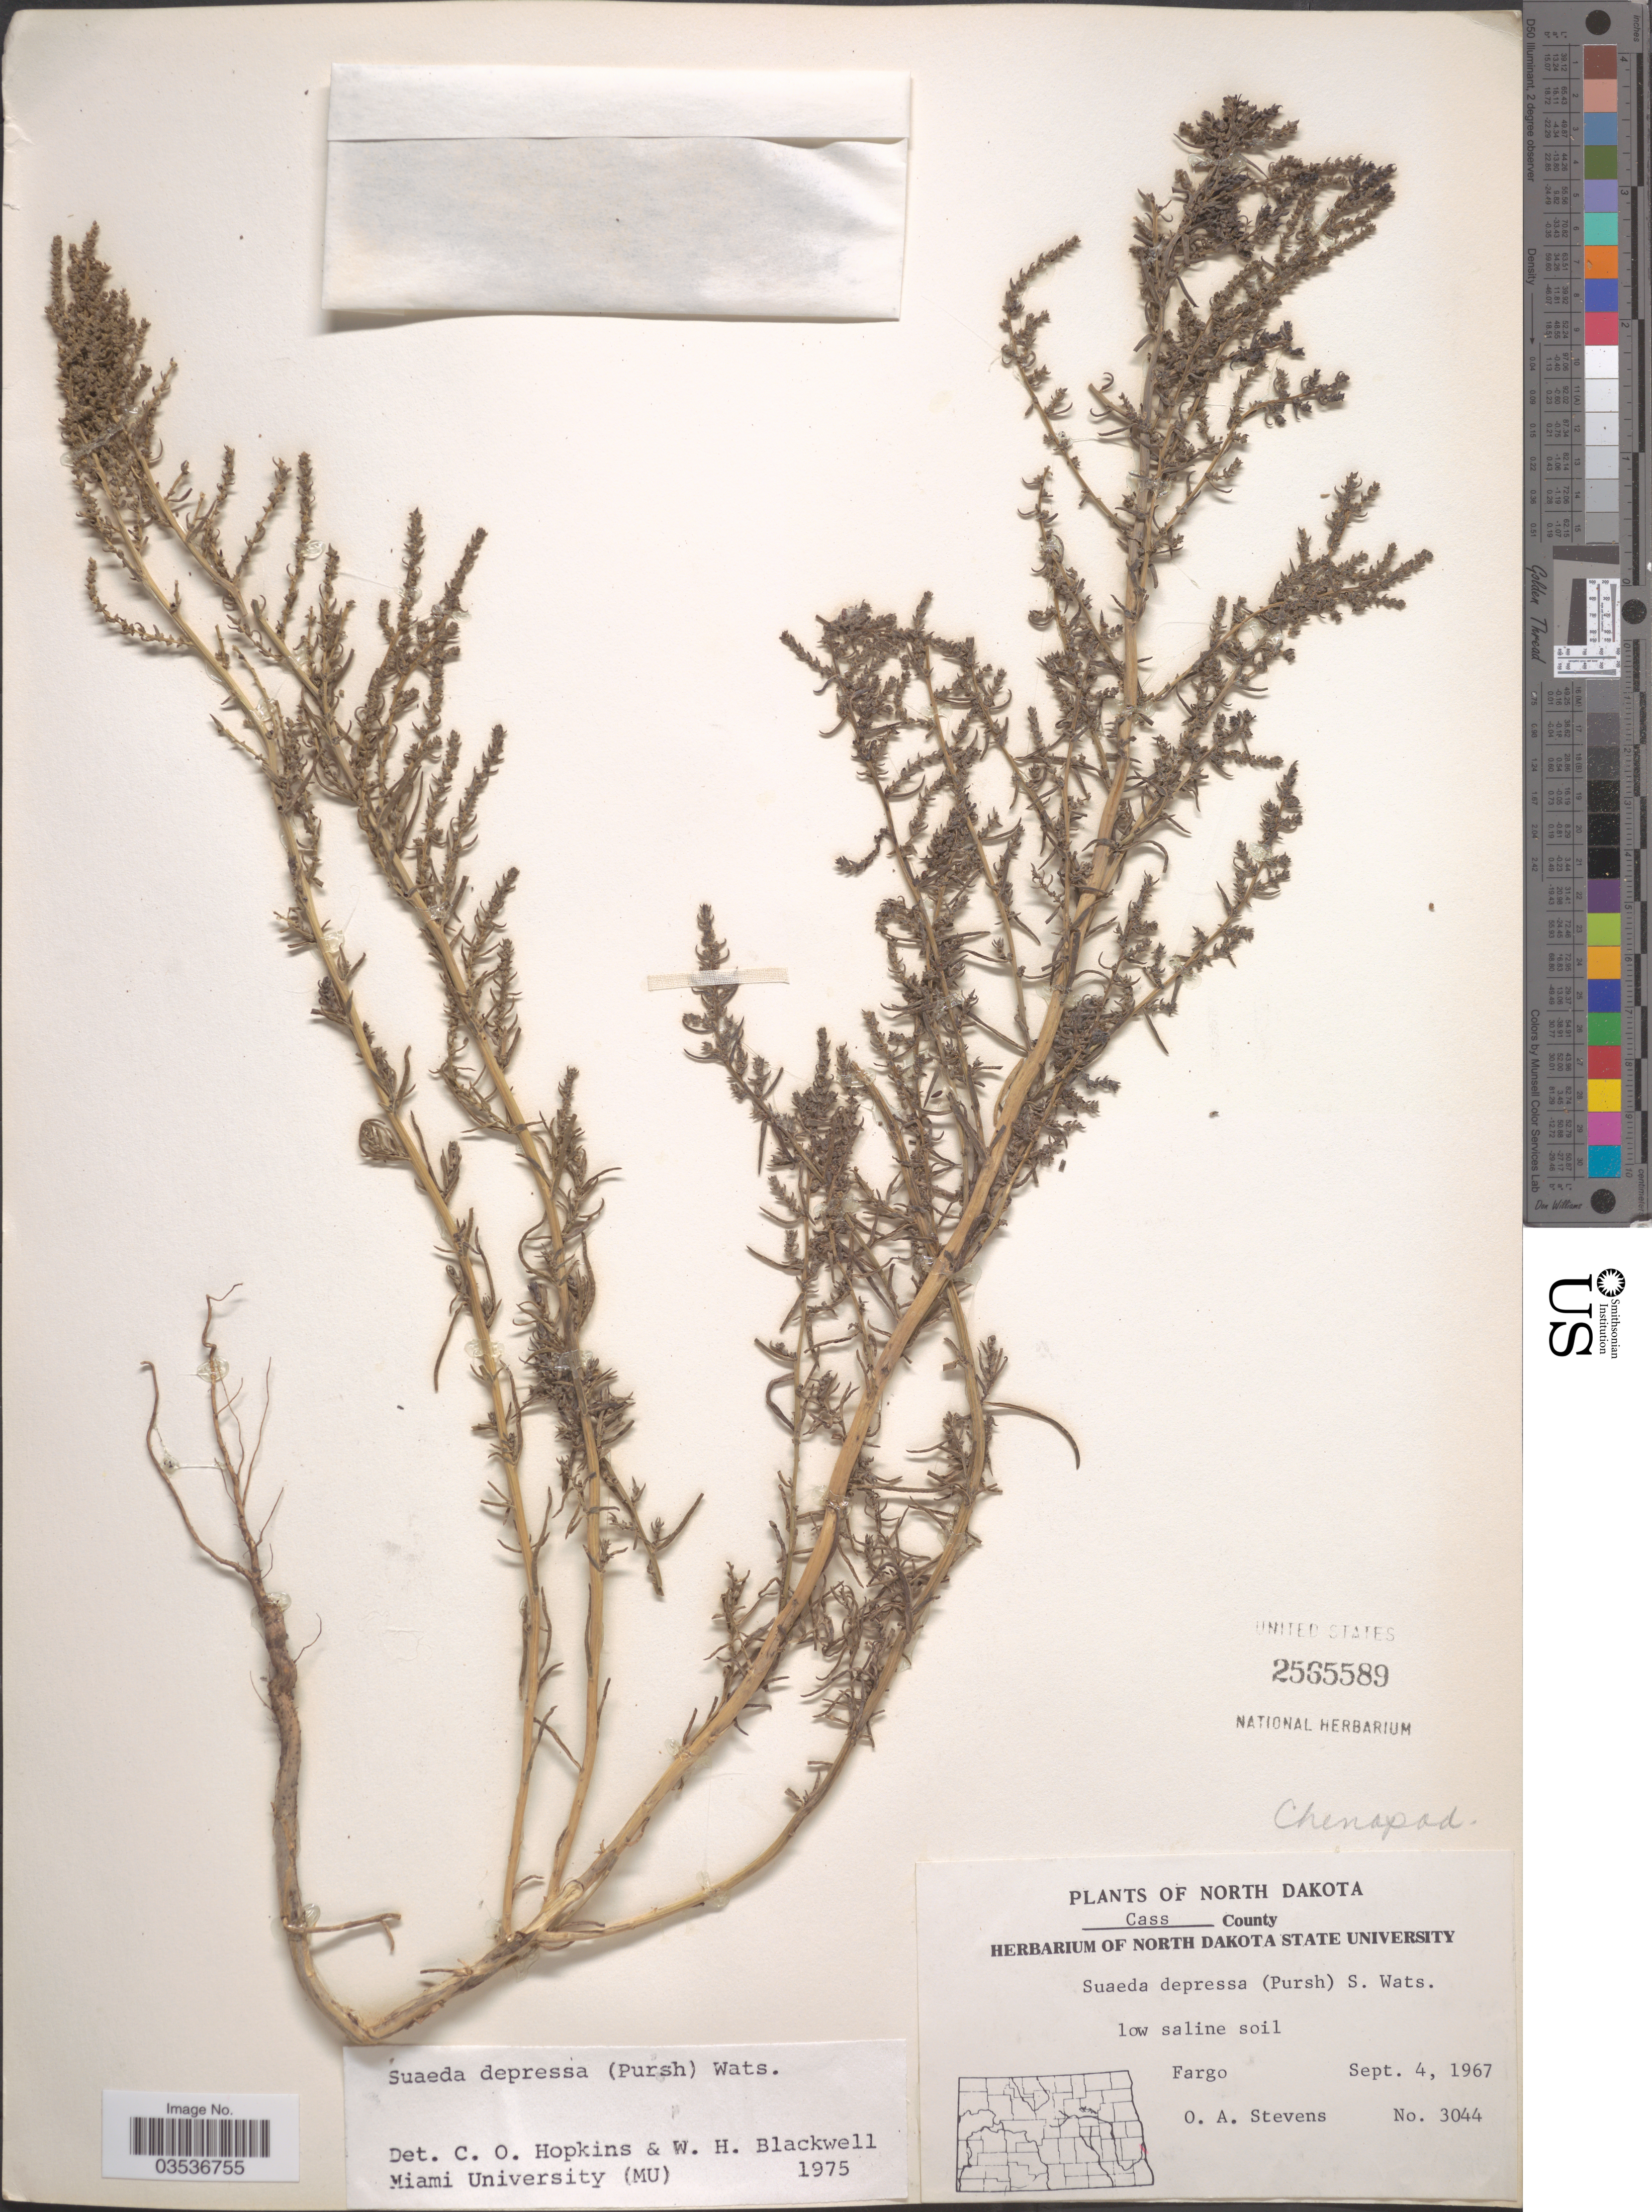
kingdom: Plantae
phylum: Tracheophyta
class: Magnoliopsida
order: Caryophyllales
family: Amaranthaceae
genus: Suaeda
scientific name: Suaeda depressa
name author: (Pursh) S. Watson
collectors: O. A. Stevens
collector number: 3044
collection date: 1967-09-04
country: United States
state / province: North Dakota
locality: Cass County. Fargo.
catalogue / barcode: US 2565589